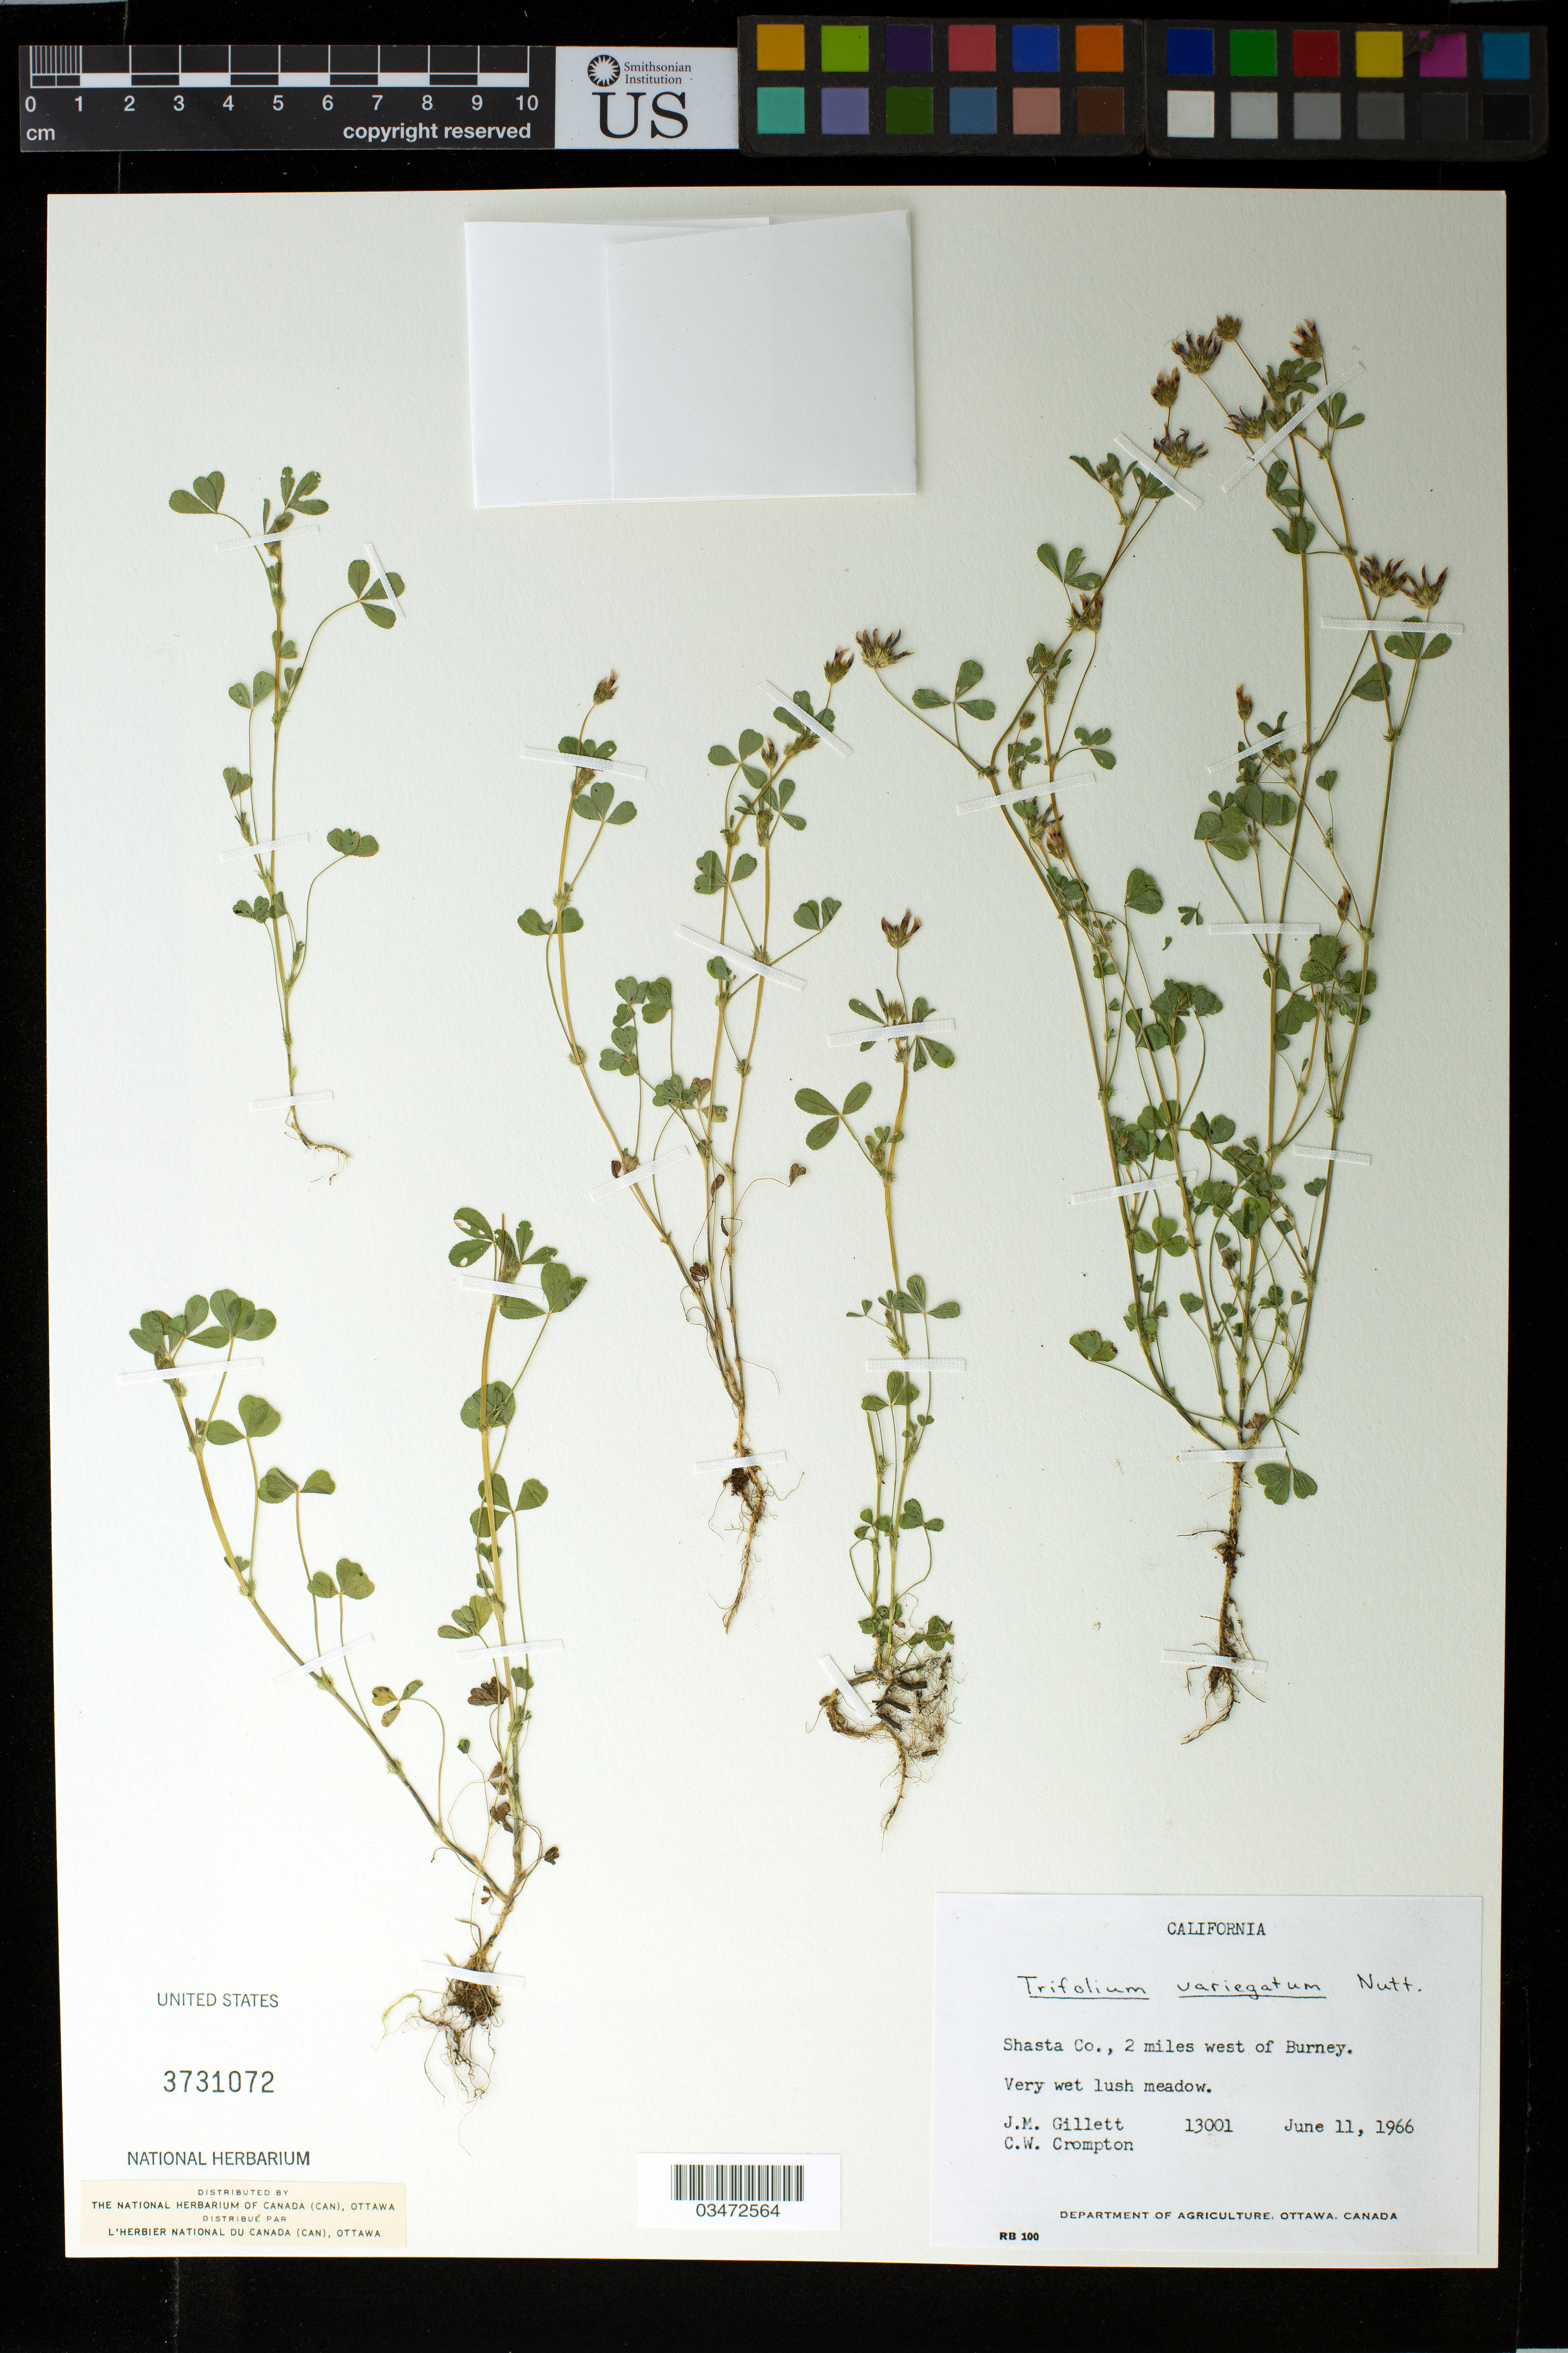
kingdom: Plantae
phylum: Tracheophyta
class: Magnoliopsida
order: Fabales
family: Fabaceae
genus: Trifolium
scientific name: Trifolium variegatum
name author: Nutt.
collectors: J. Gillett & C. W. Crompton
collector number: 13001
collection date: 1966-06-11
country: United States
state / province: California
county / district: Shasta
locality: Shasta Co., 2 miles west of Burney.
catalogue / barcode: US 3731072